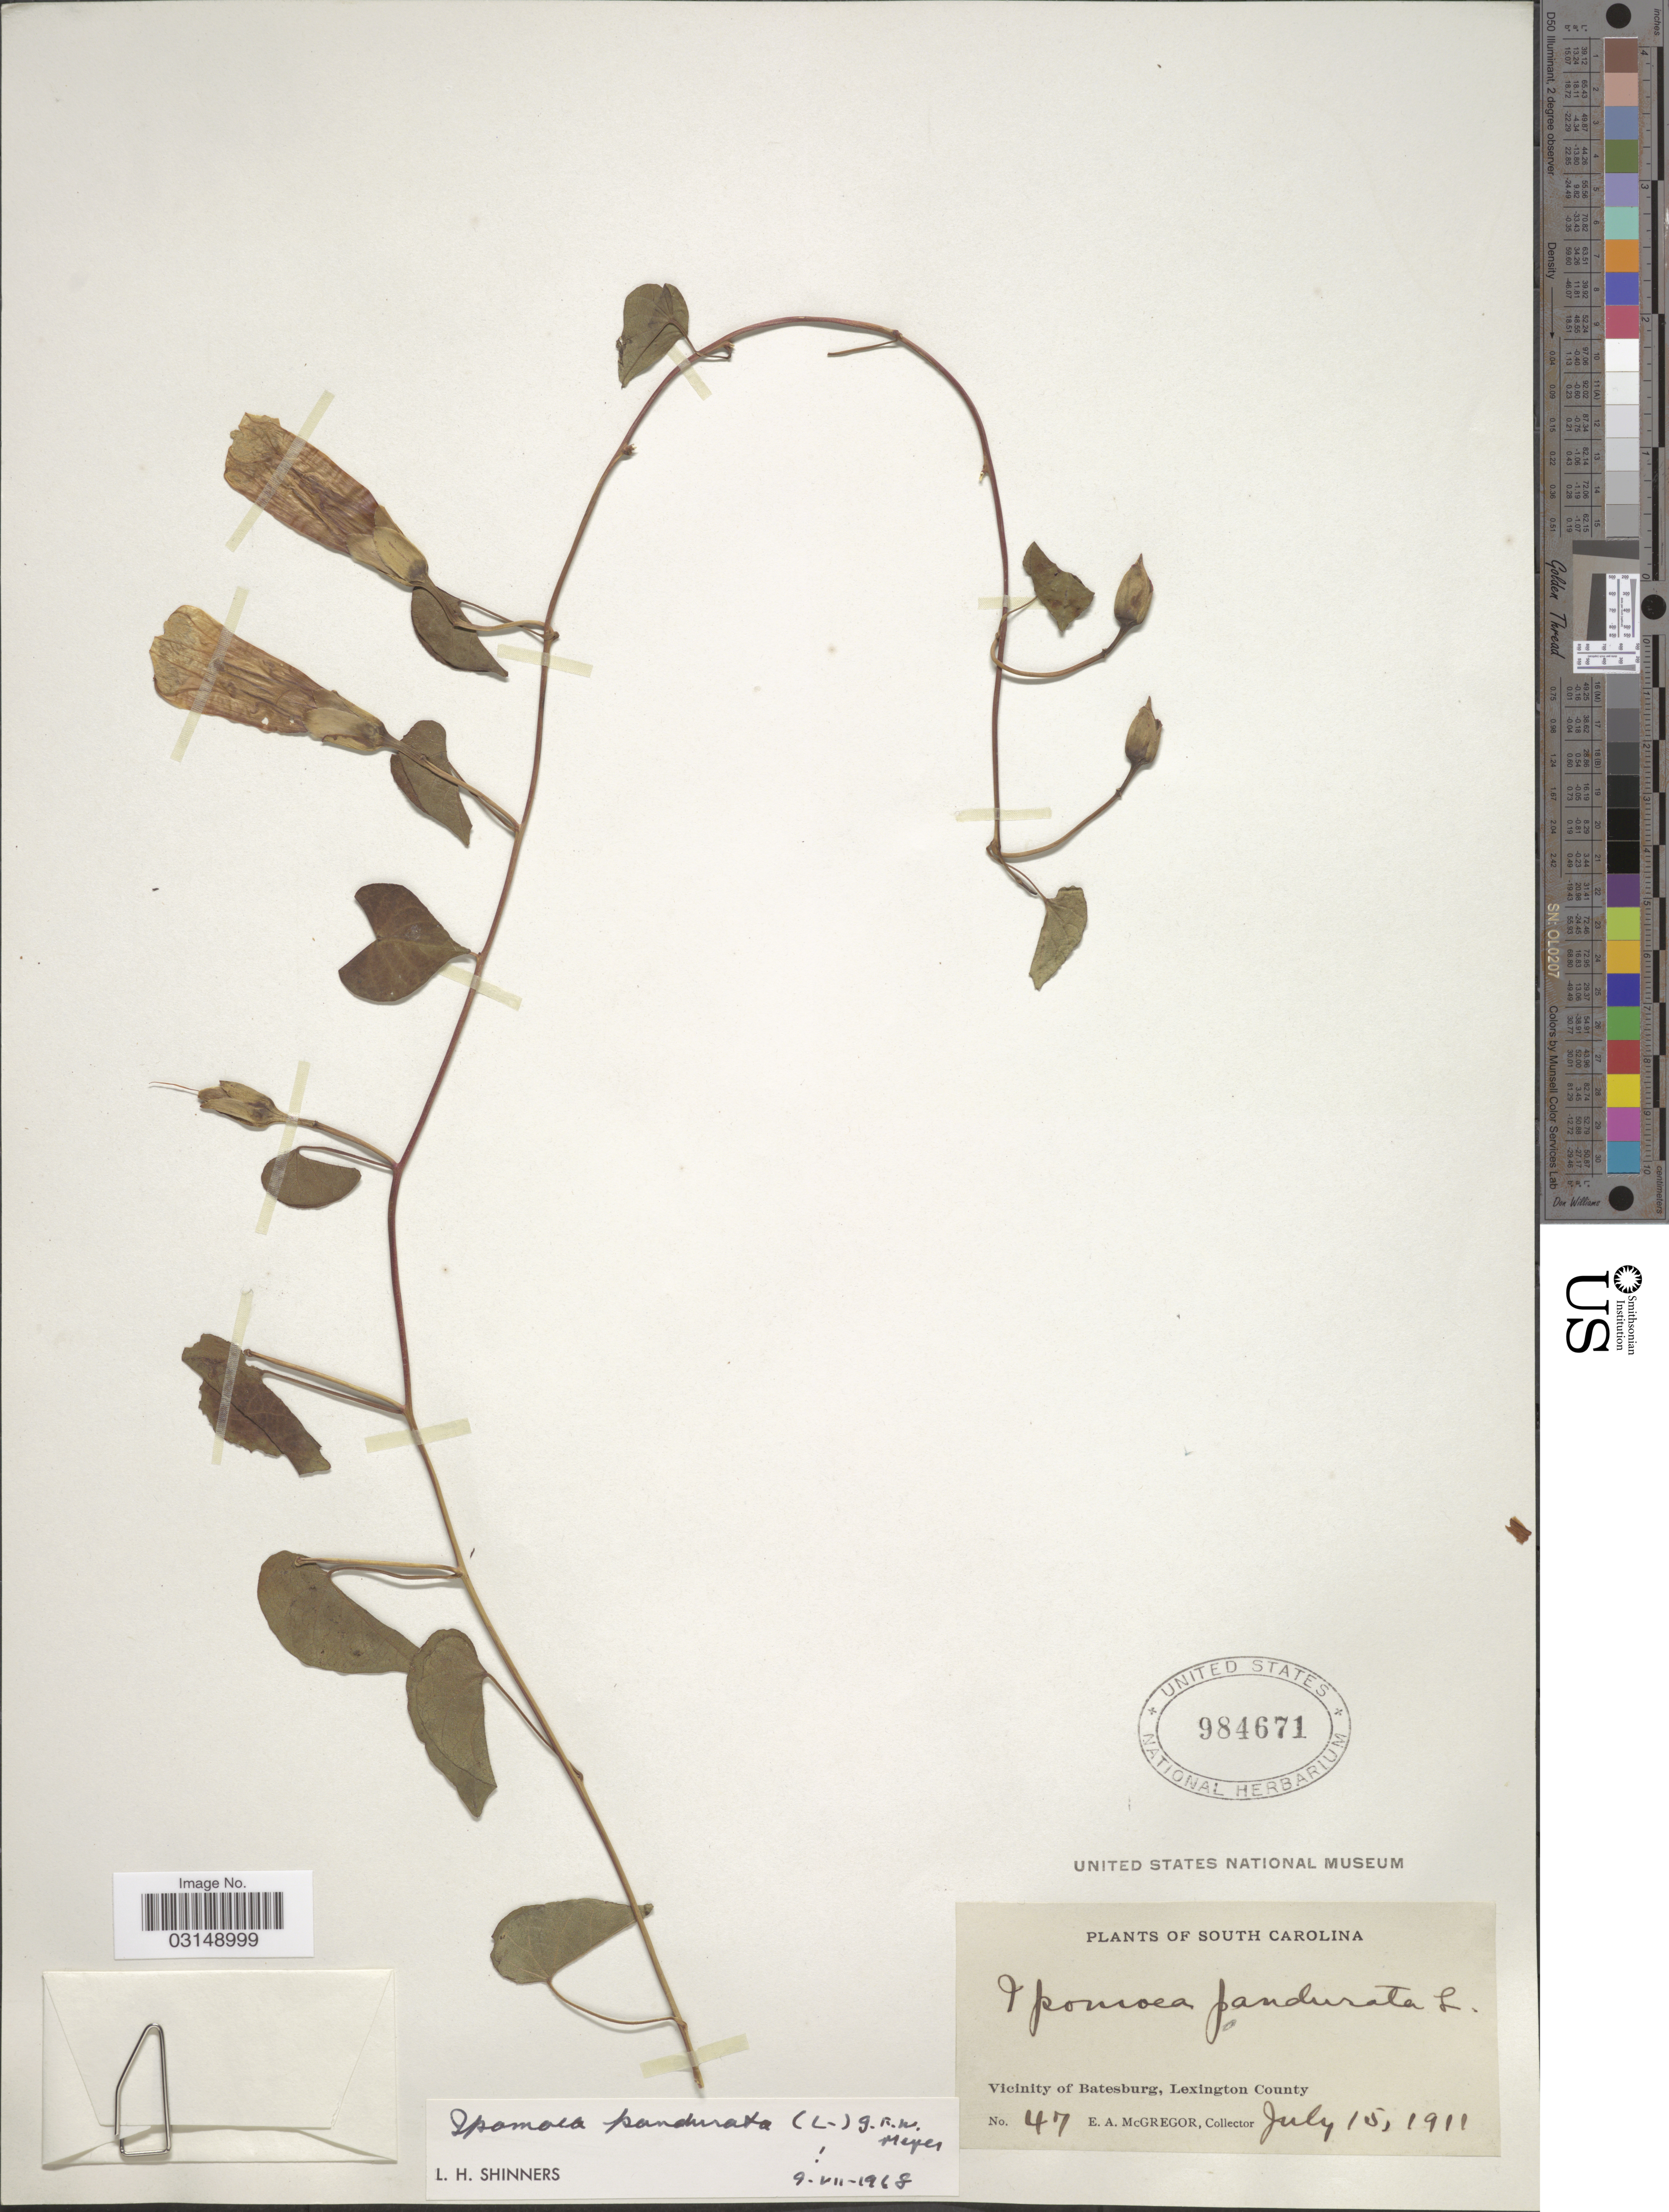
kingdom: Plantae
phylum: Tracheophyta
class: Magnoliopsida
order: Solanales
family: Convolvulaceae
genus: Ipomoea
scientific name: Ipomoea pandurata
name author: (L.) G. Mey.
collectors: E. A. McGregor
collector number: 47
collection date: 1911-07-15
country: United States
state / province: South Carolina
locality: Vicinity of Batesburg, Lexington County.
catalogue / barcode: US 984671